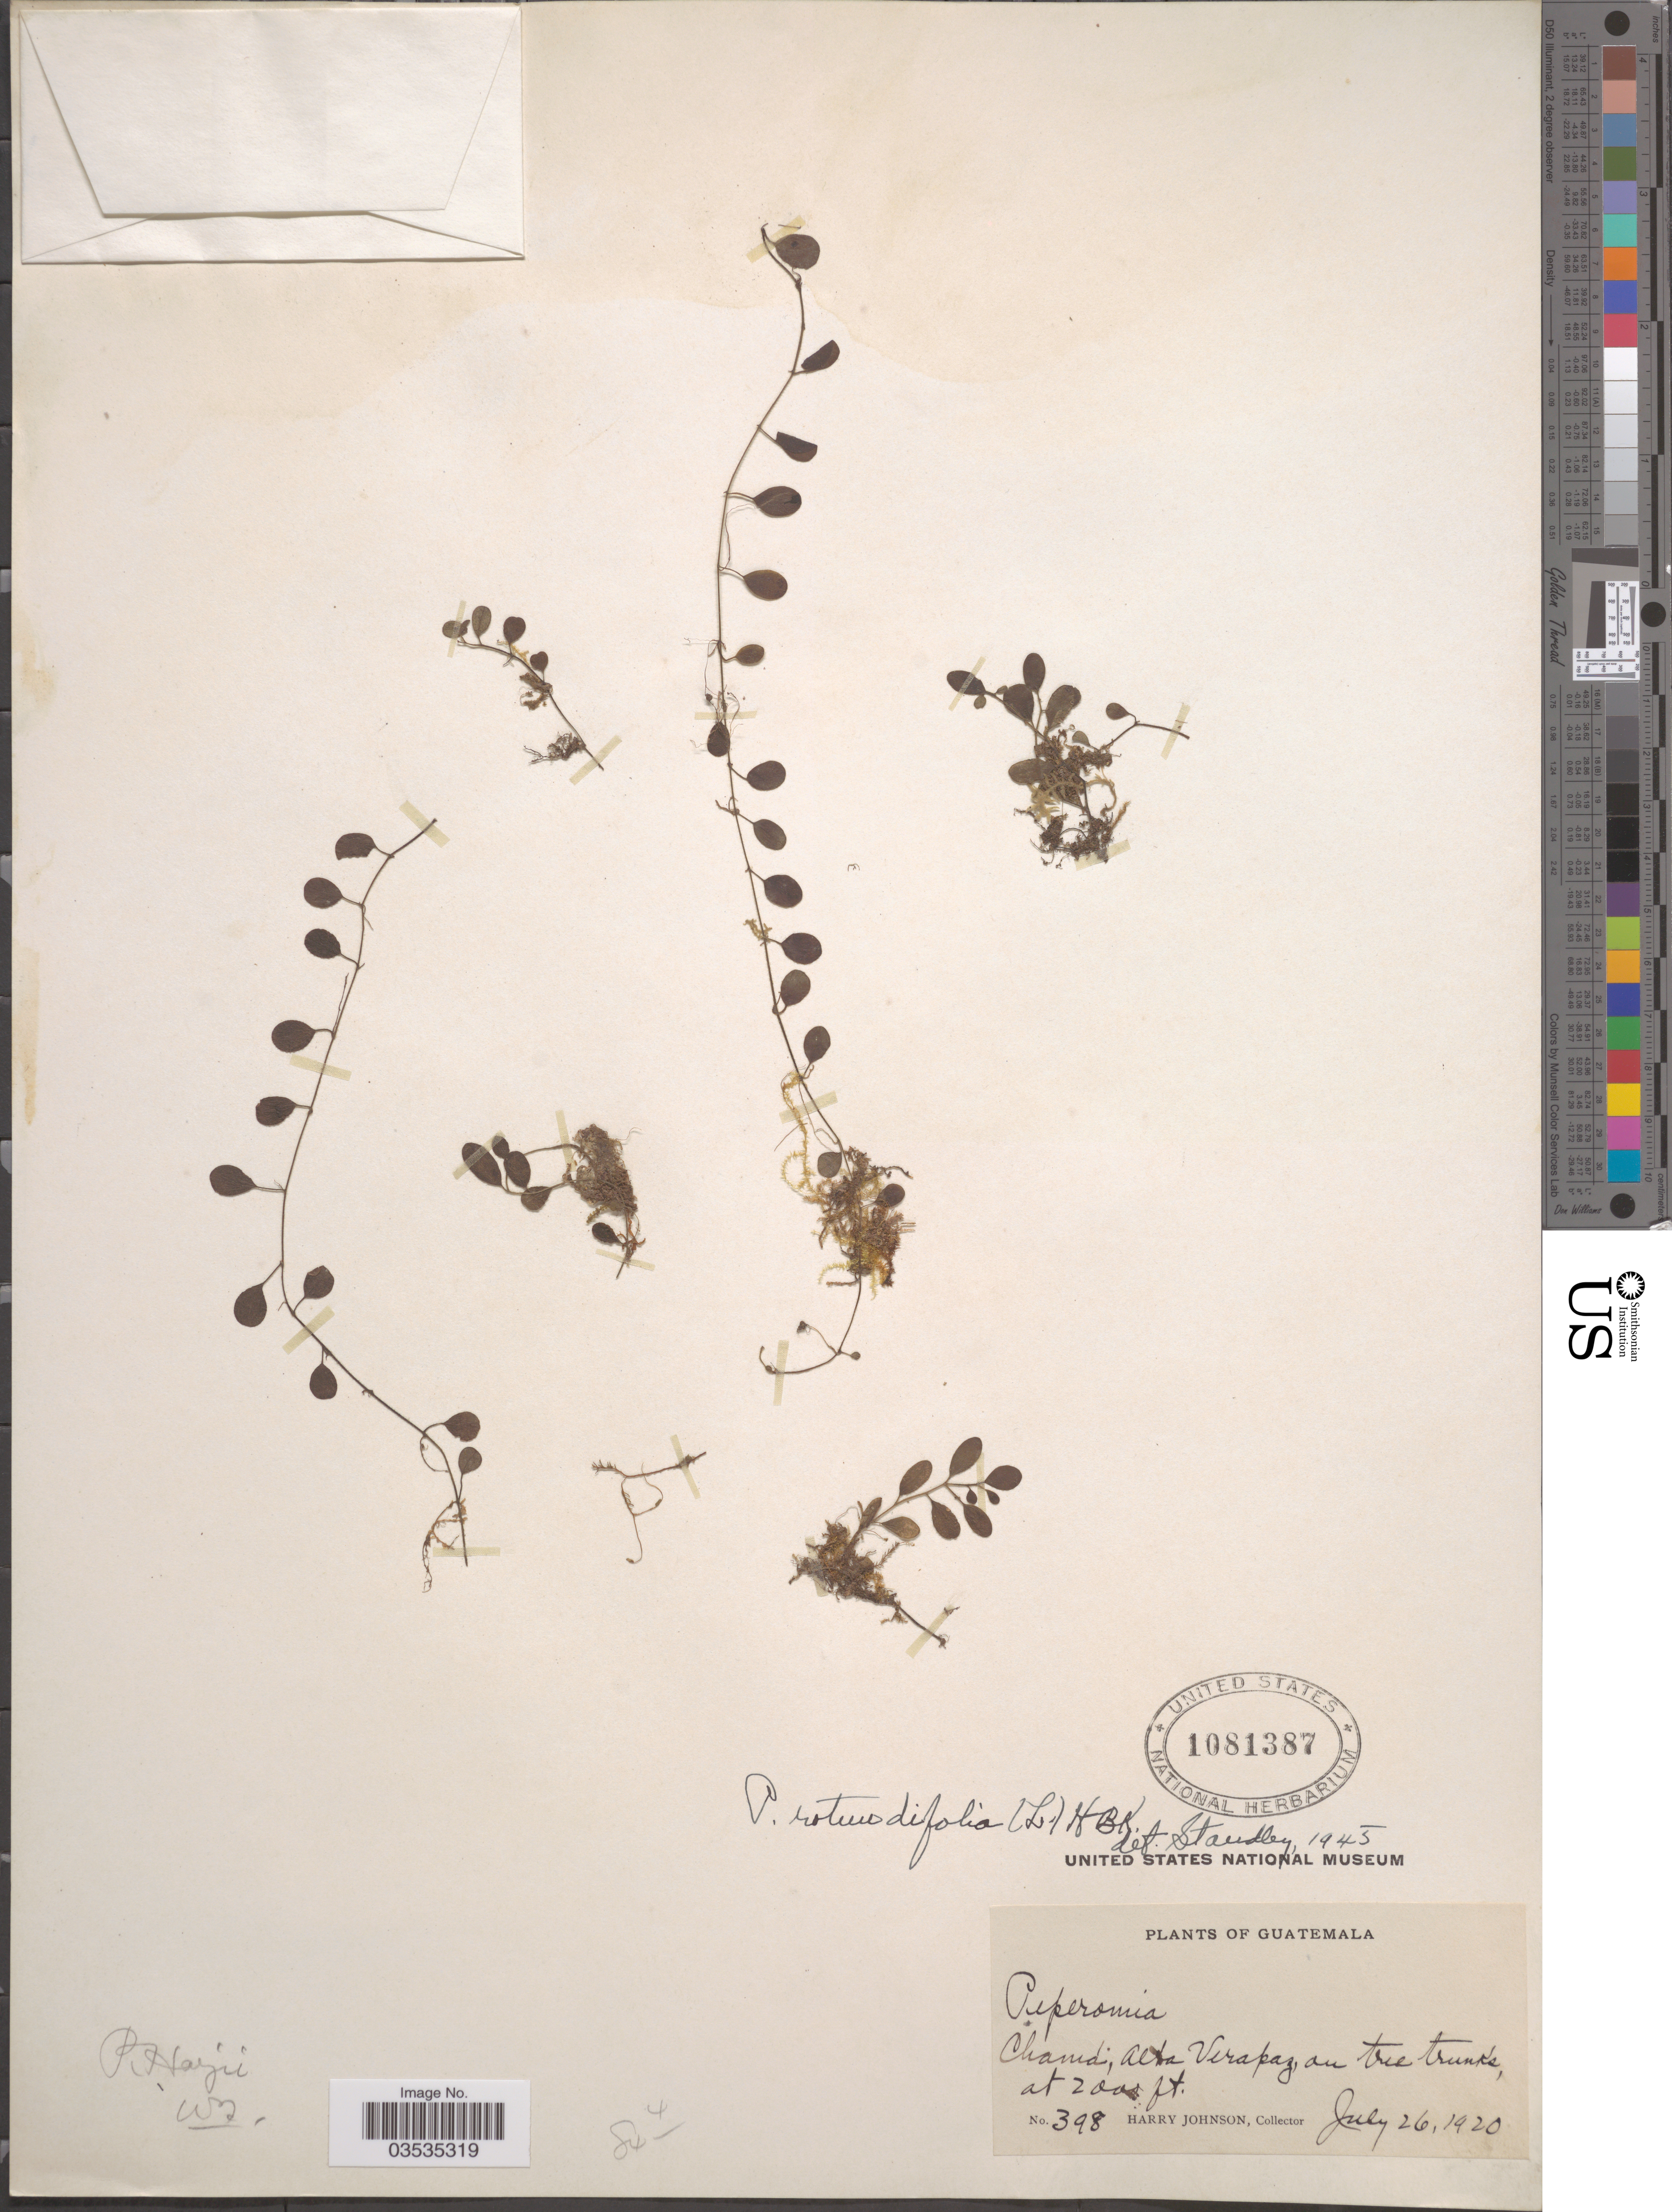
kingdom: Plantae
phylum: Tracheophyta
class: Magnoliopsida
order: Piperales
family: Piperaceae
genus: Peperomia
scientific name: Peperomia matlalucaensis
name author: C. DC.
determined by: Jiménez, José Estaban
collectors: H. Johnson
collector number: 398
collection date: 1920-07-26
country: Guatemala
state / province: Alta Verapaz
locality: Chamá.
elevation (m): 610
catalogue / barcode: US 1081387